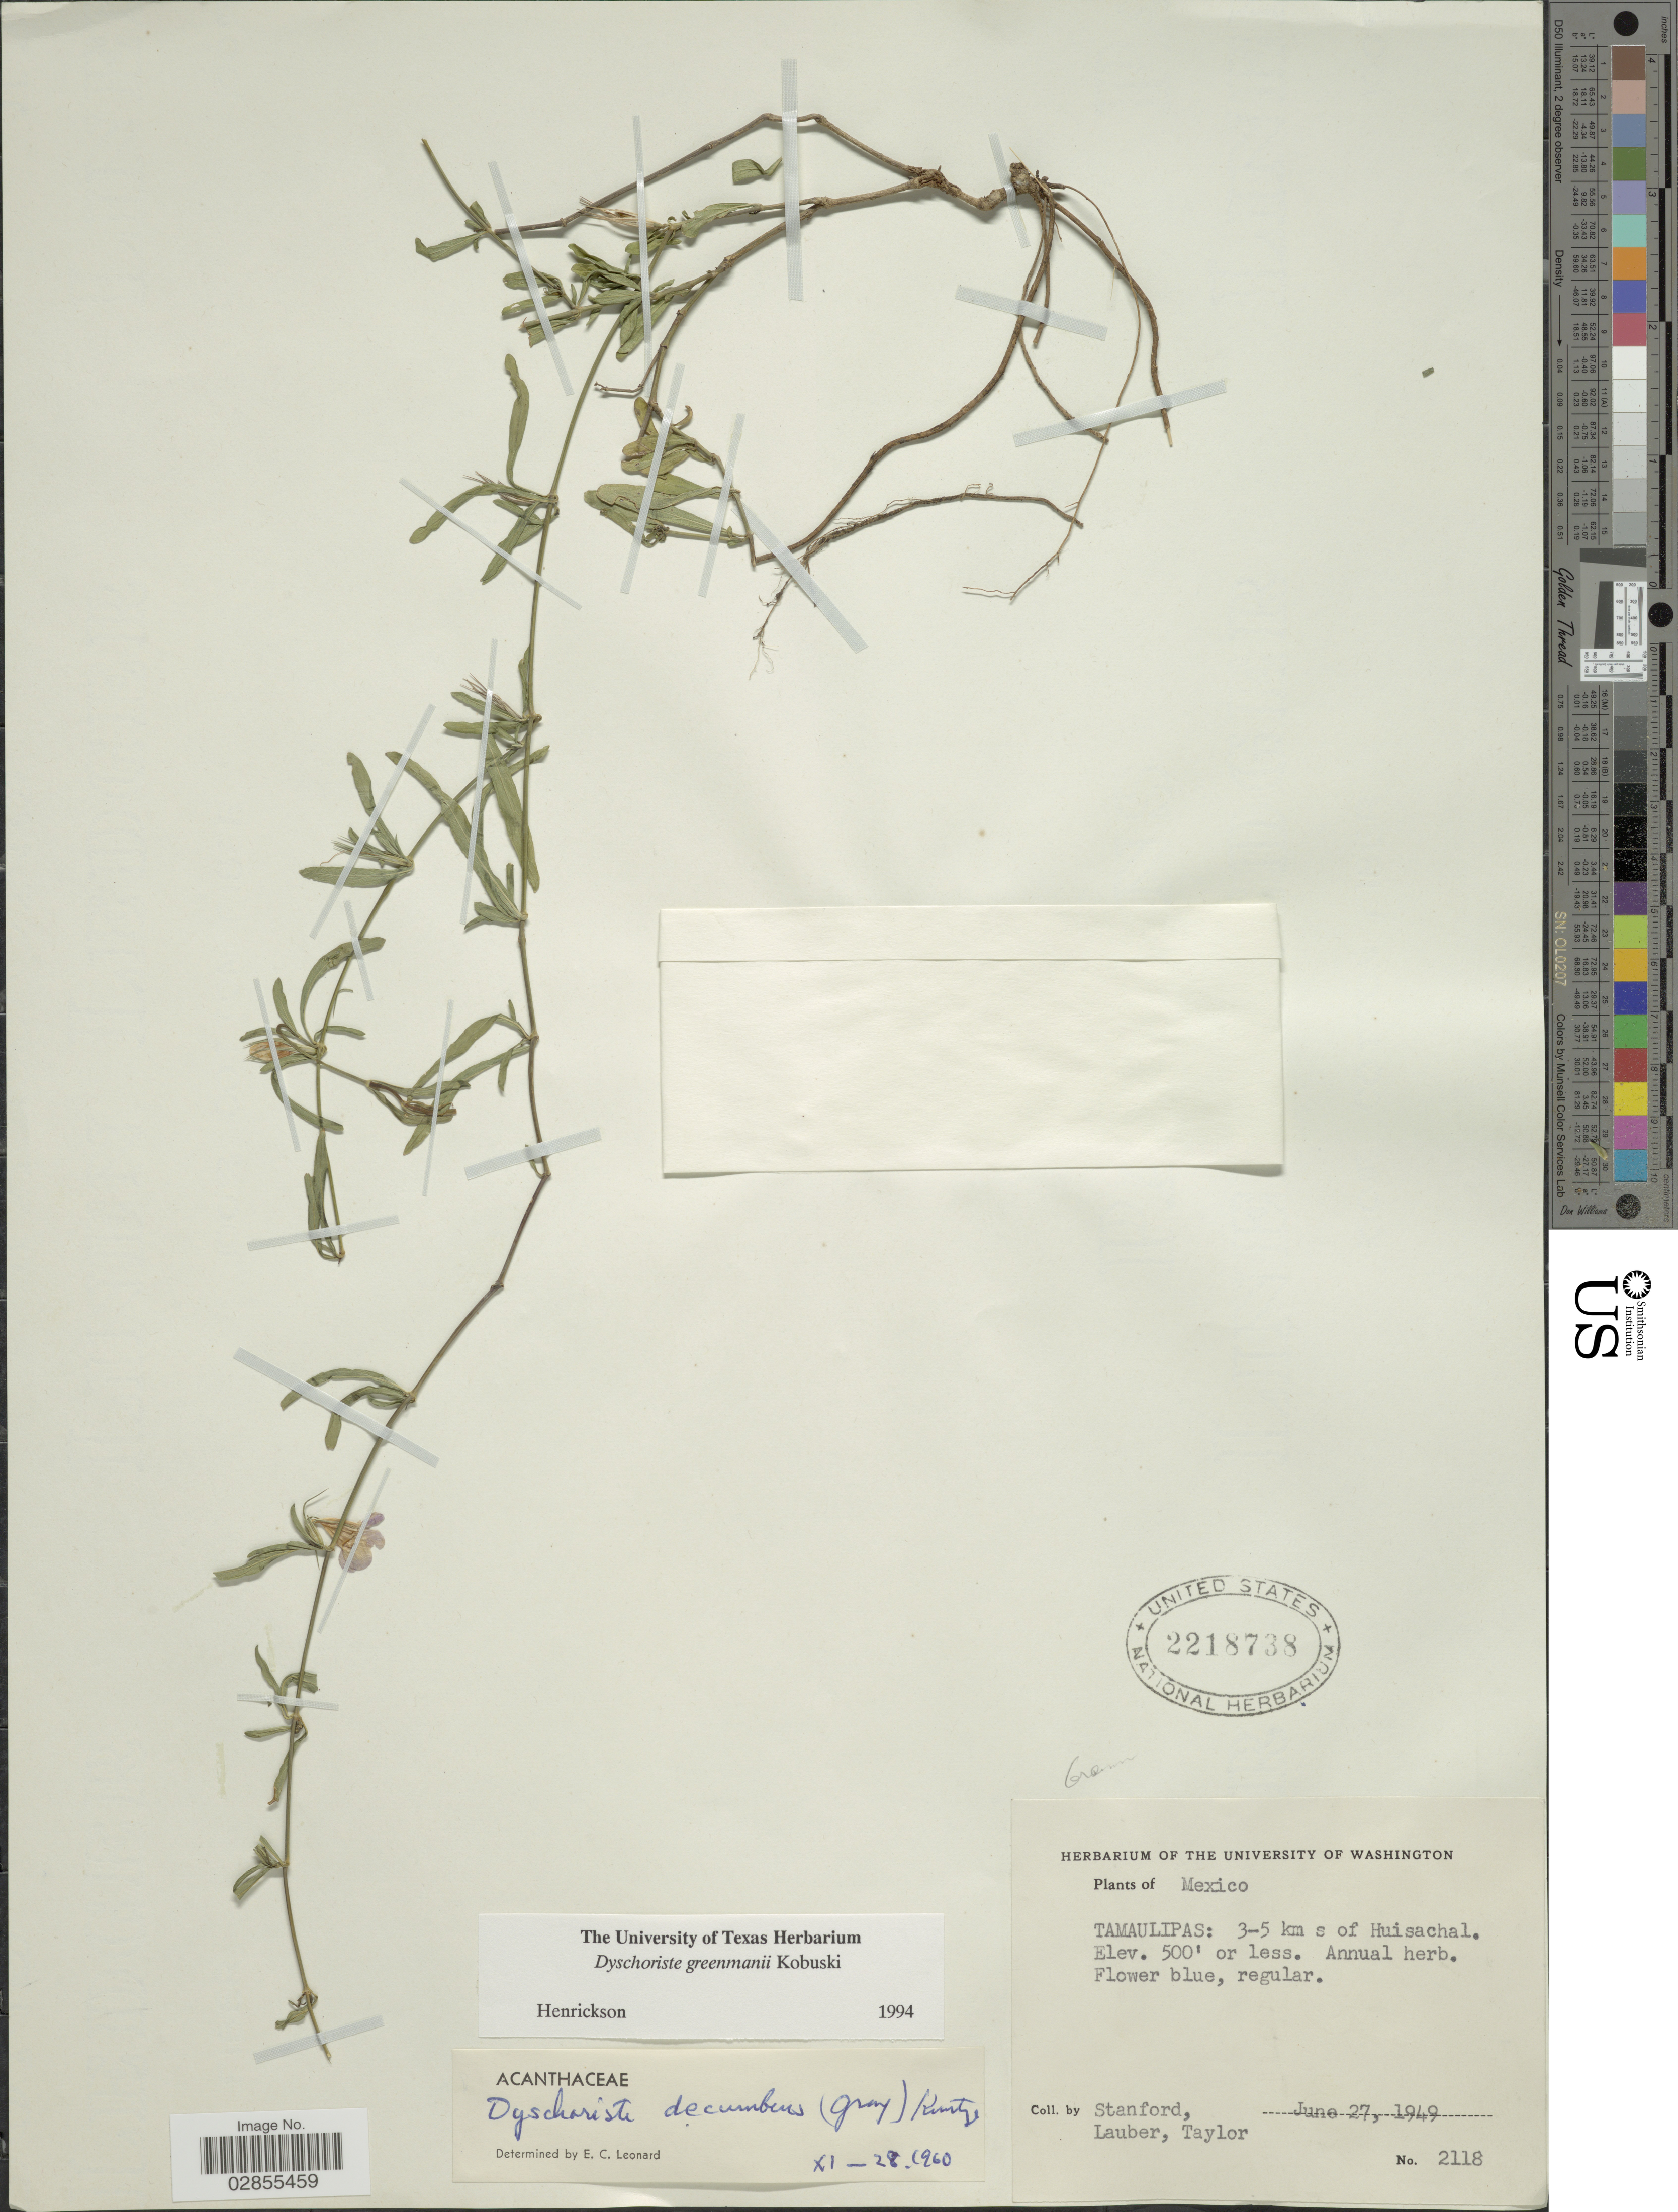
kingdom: Plantae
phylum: Tracheophyta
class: Magnoliopsida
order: Lamiales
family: Acanthaceae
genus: Dyschoriste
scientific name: Dyschoriste greenmanii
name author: Kobuski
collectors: -. Stanford, -. Lauber & -. Taylor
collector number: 2118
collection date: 1949-06-27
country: Mexico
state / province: Tamaulipas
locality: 3-5 km s of Huisachal.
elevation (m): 152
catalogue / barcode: US 2218738